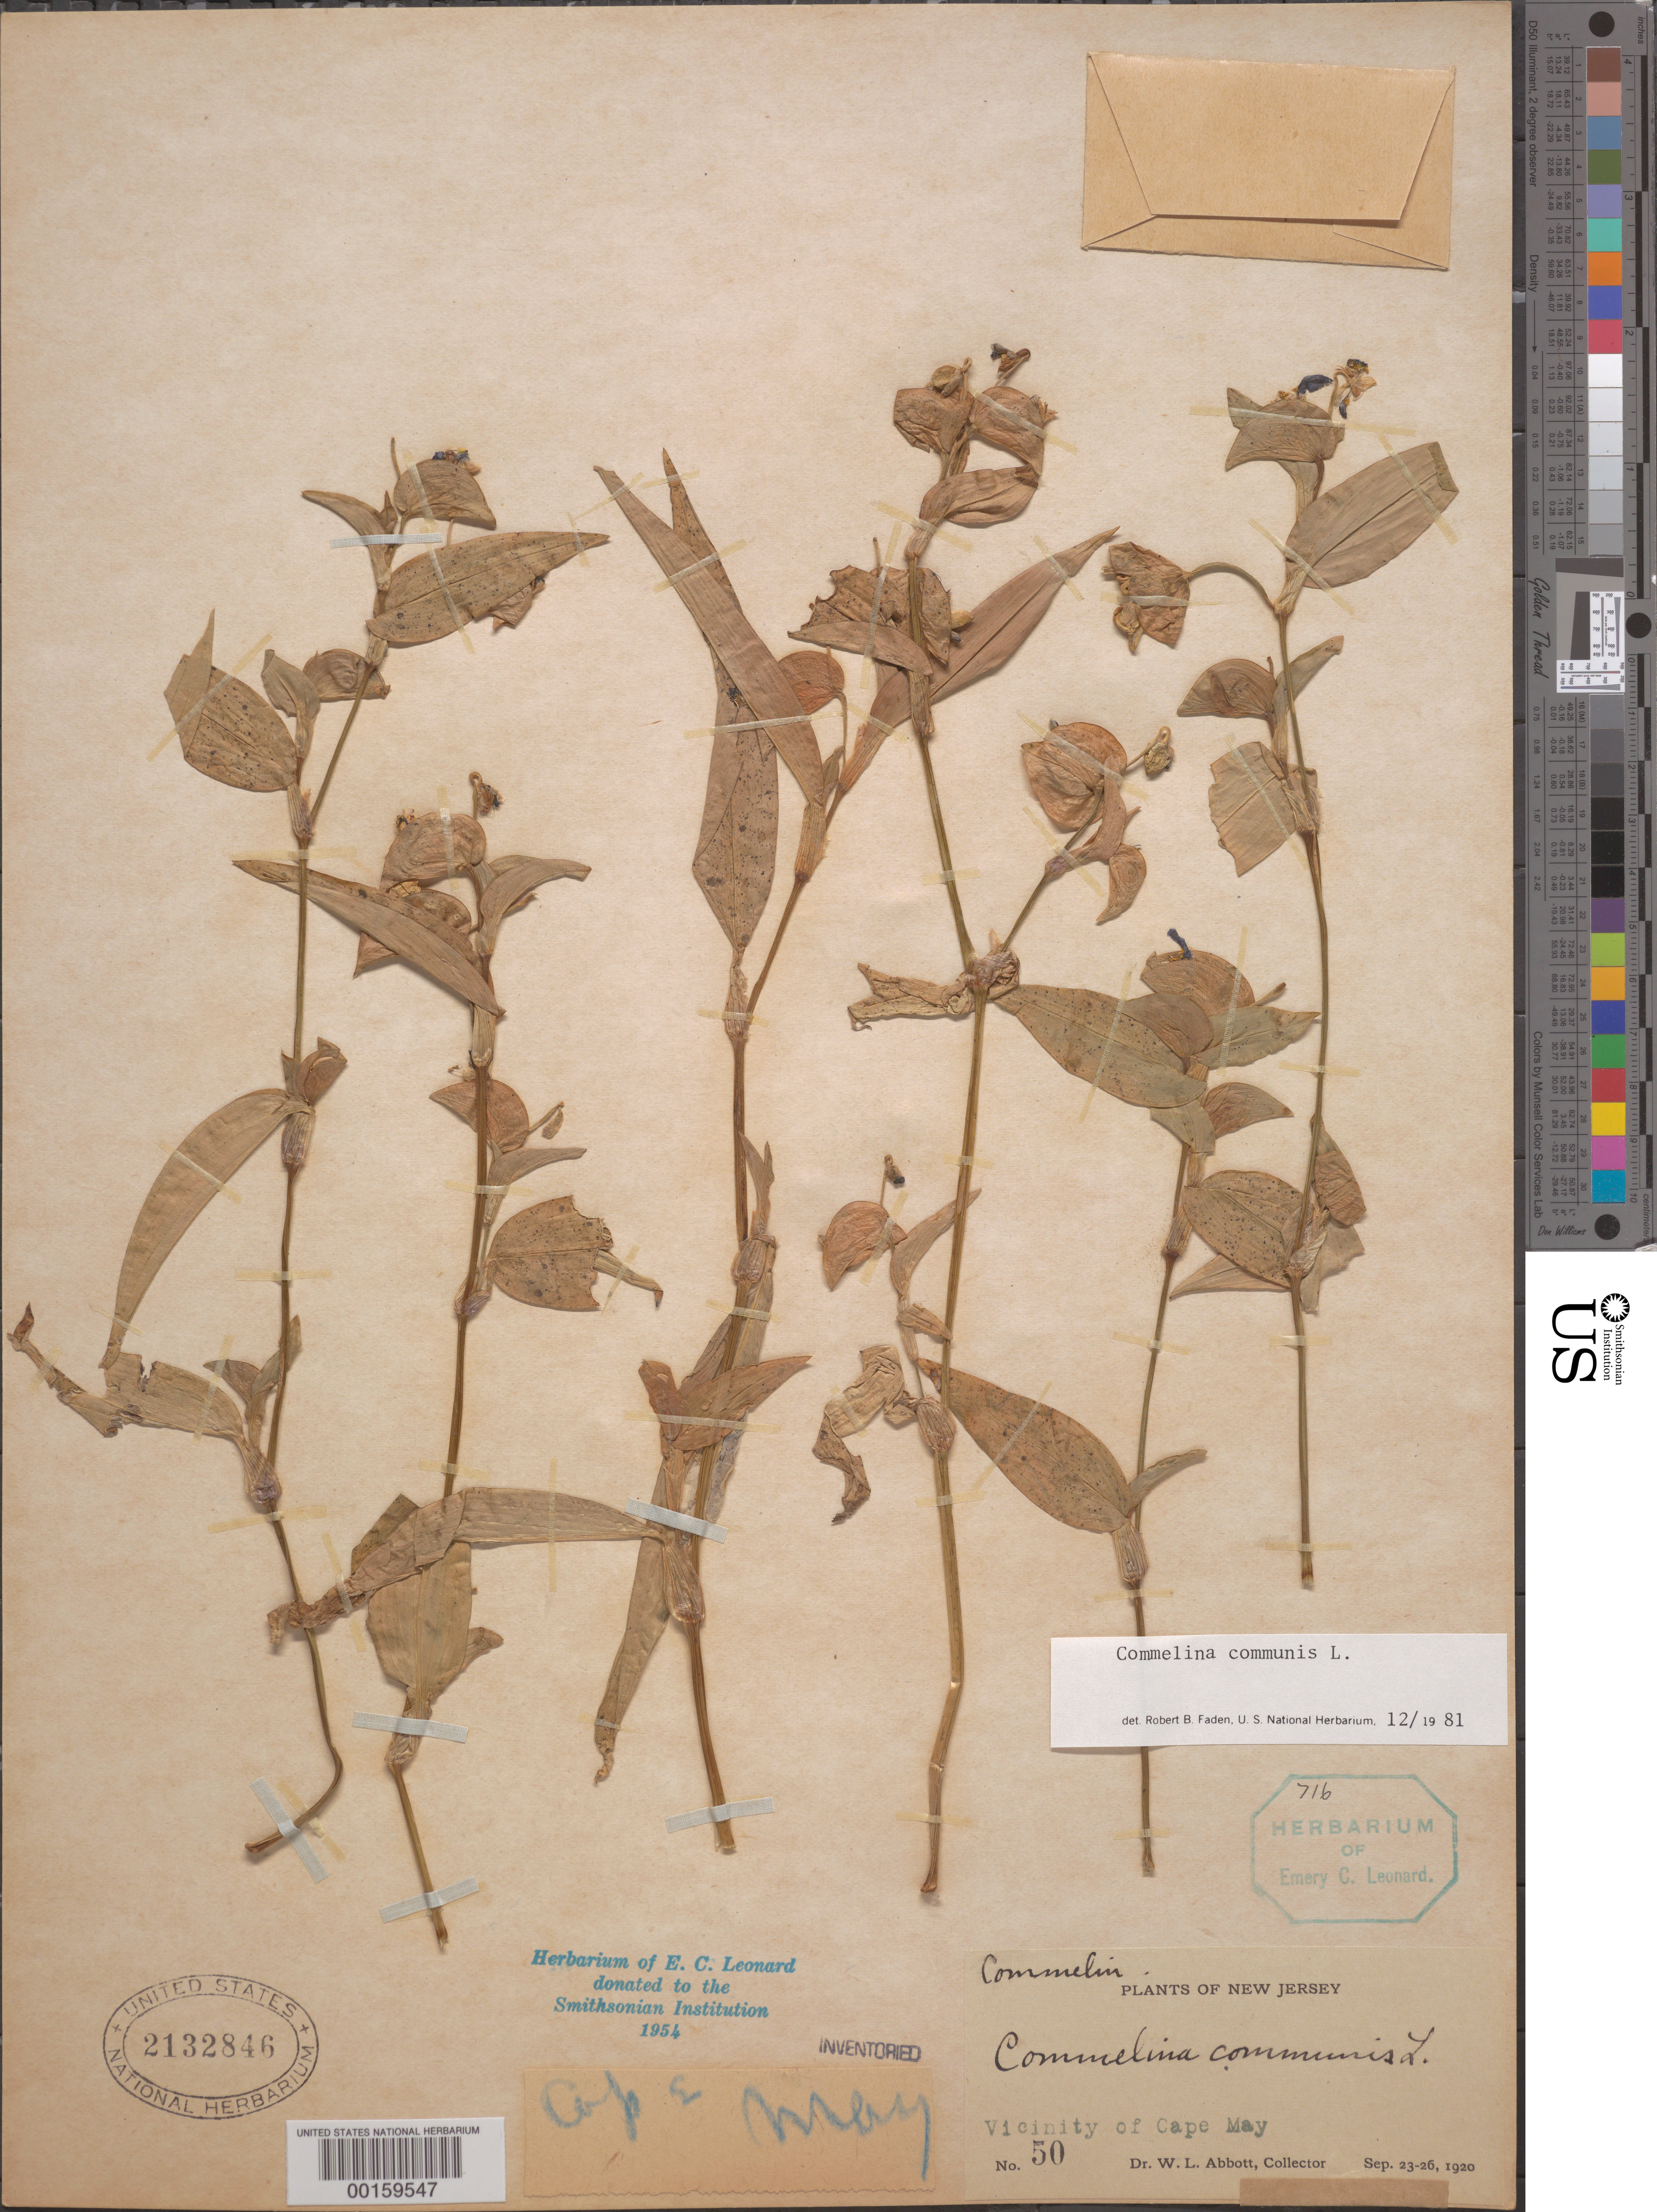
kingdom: Plantae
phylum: Tracheophyta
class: Liliopsida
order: Commelinales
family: Commelinaceae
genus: Commelina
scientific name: Commelina communis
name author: L.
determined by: Faden, Robert B., (US), Smithsonian Institution - National Museum of Natural History (UNITED STATES)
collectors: W. L. Abbott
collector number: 50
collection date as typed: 23 Sep 1920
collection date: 1920-09-23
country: United States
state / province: New Jersey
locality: Near cape may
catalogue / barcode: US 2132846